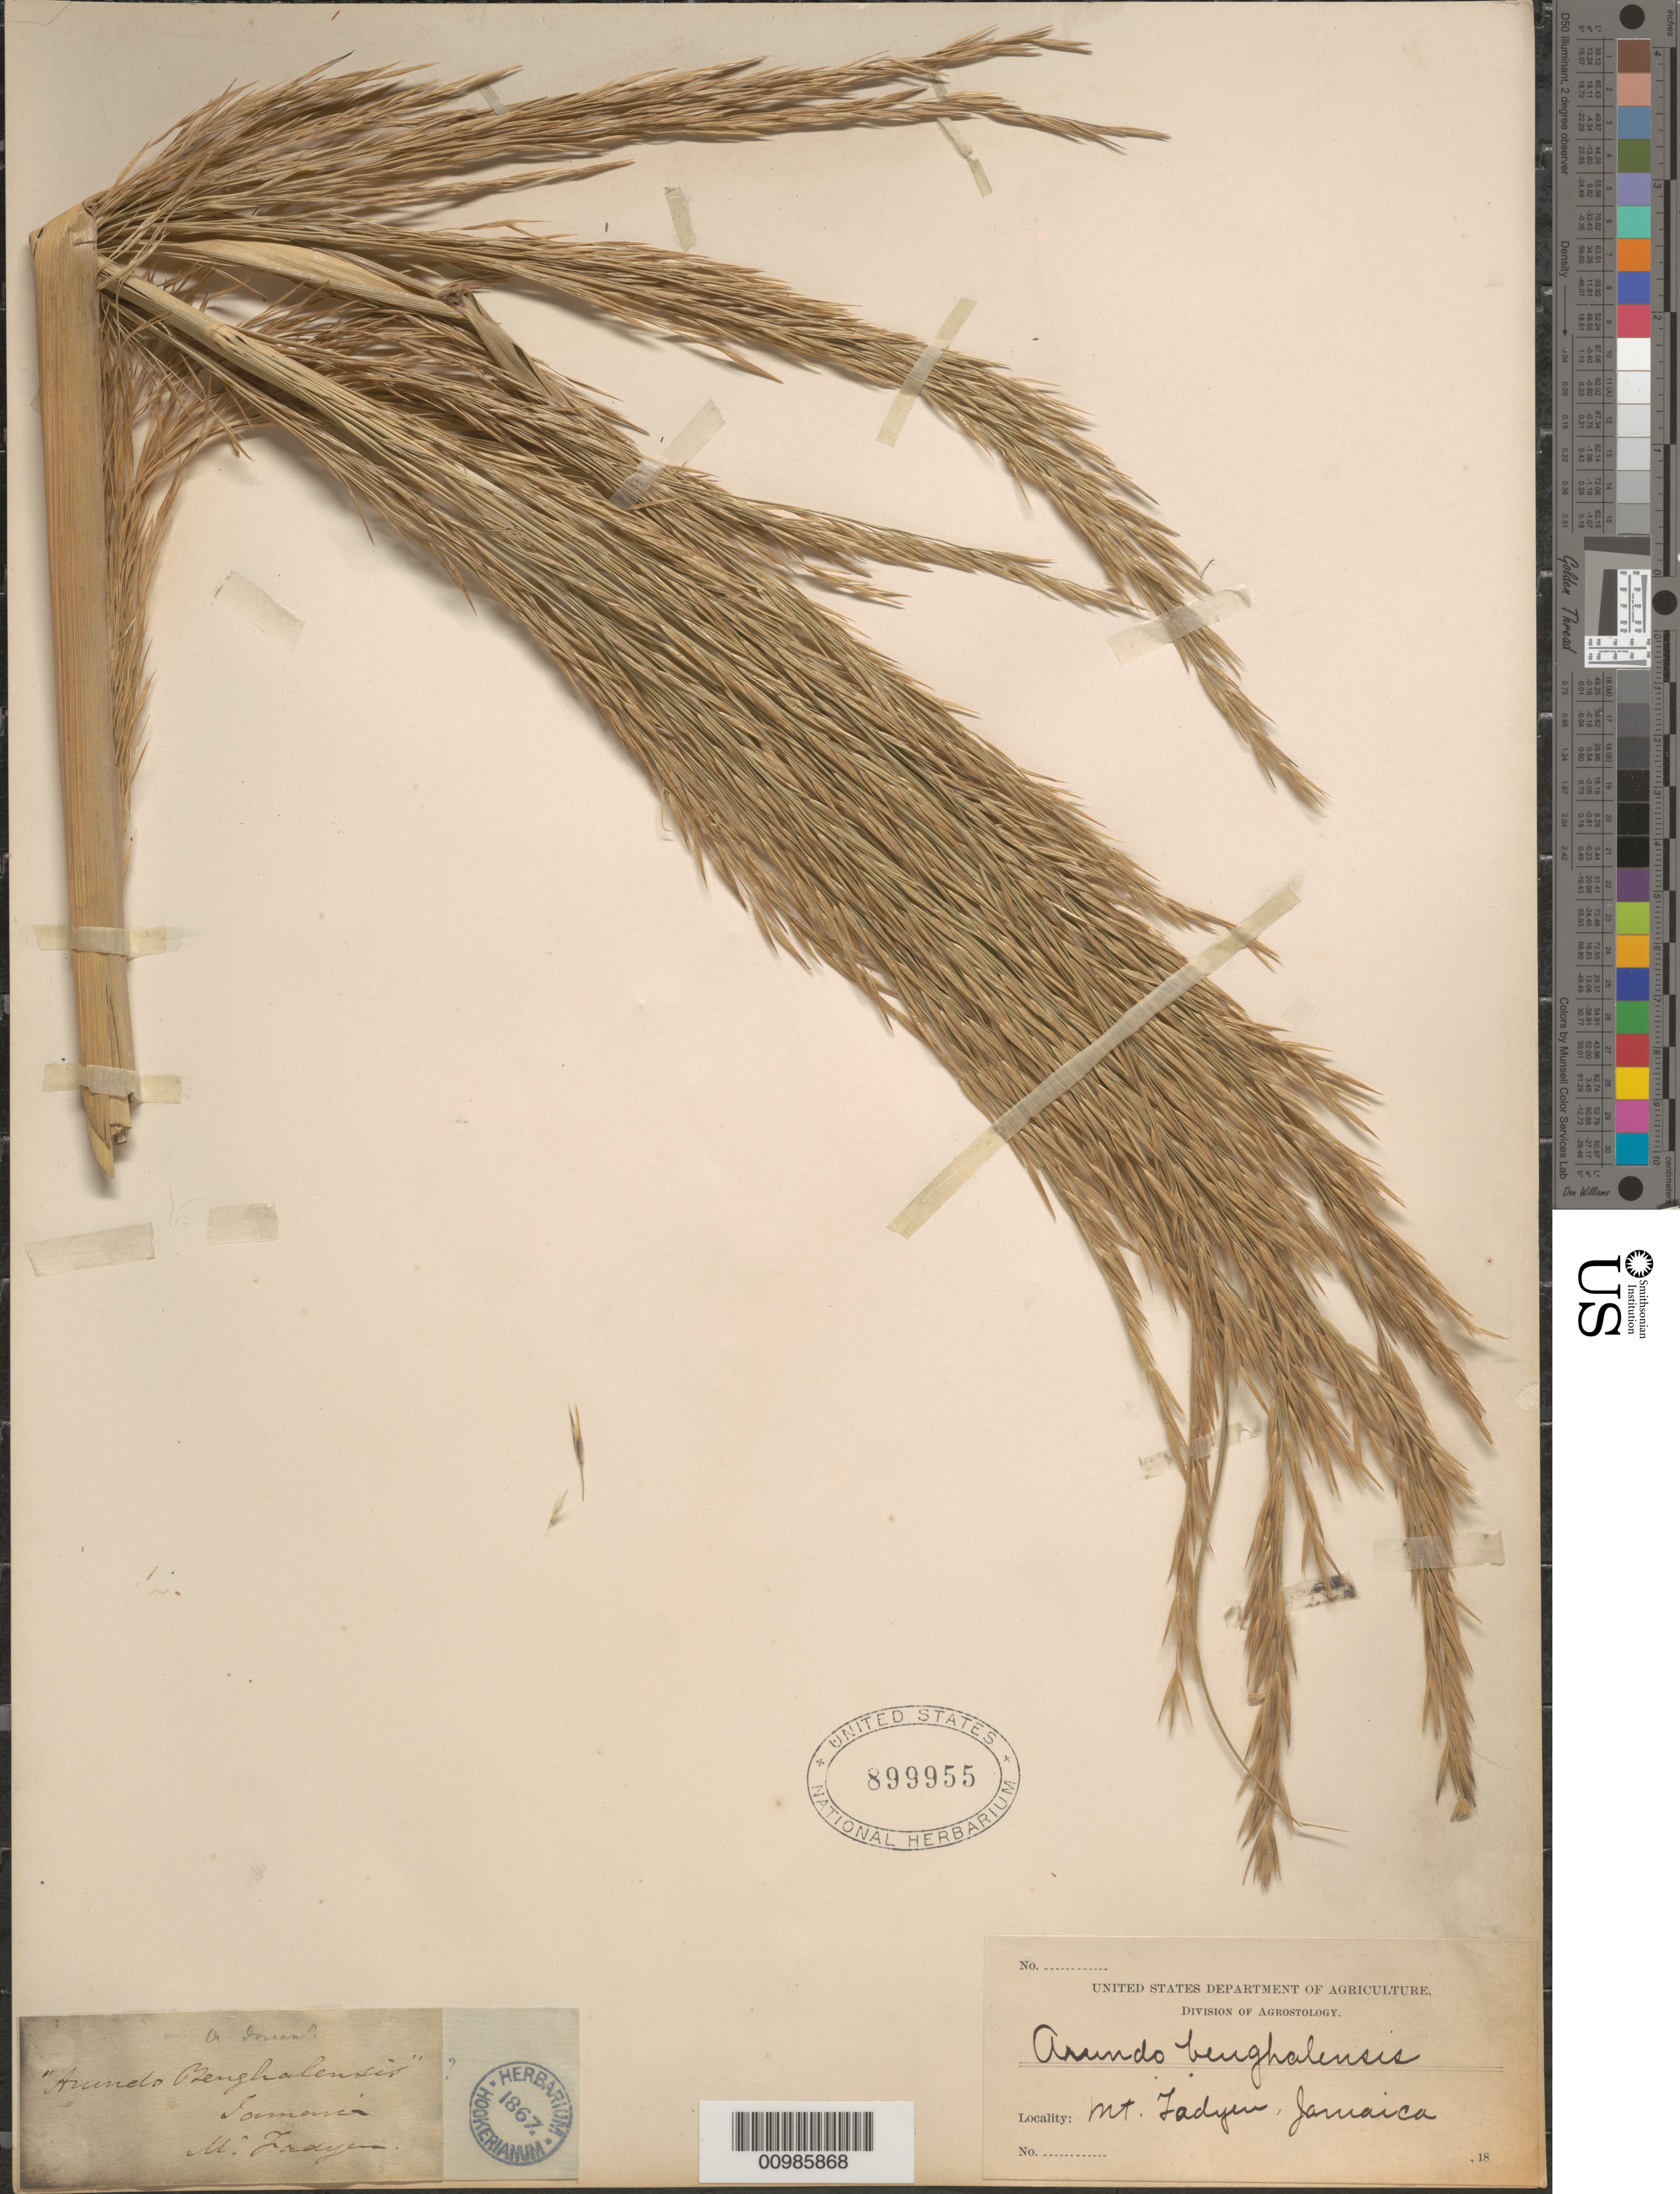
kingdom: Plantae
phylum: Tracheophyta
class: Liliopsida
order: Poales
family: Poaceae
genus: Arundo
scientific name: Arundo donax f. donax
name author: L.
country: Jamaica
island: Jamaica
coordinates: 0 N, 0 E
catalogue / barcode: US 899955